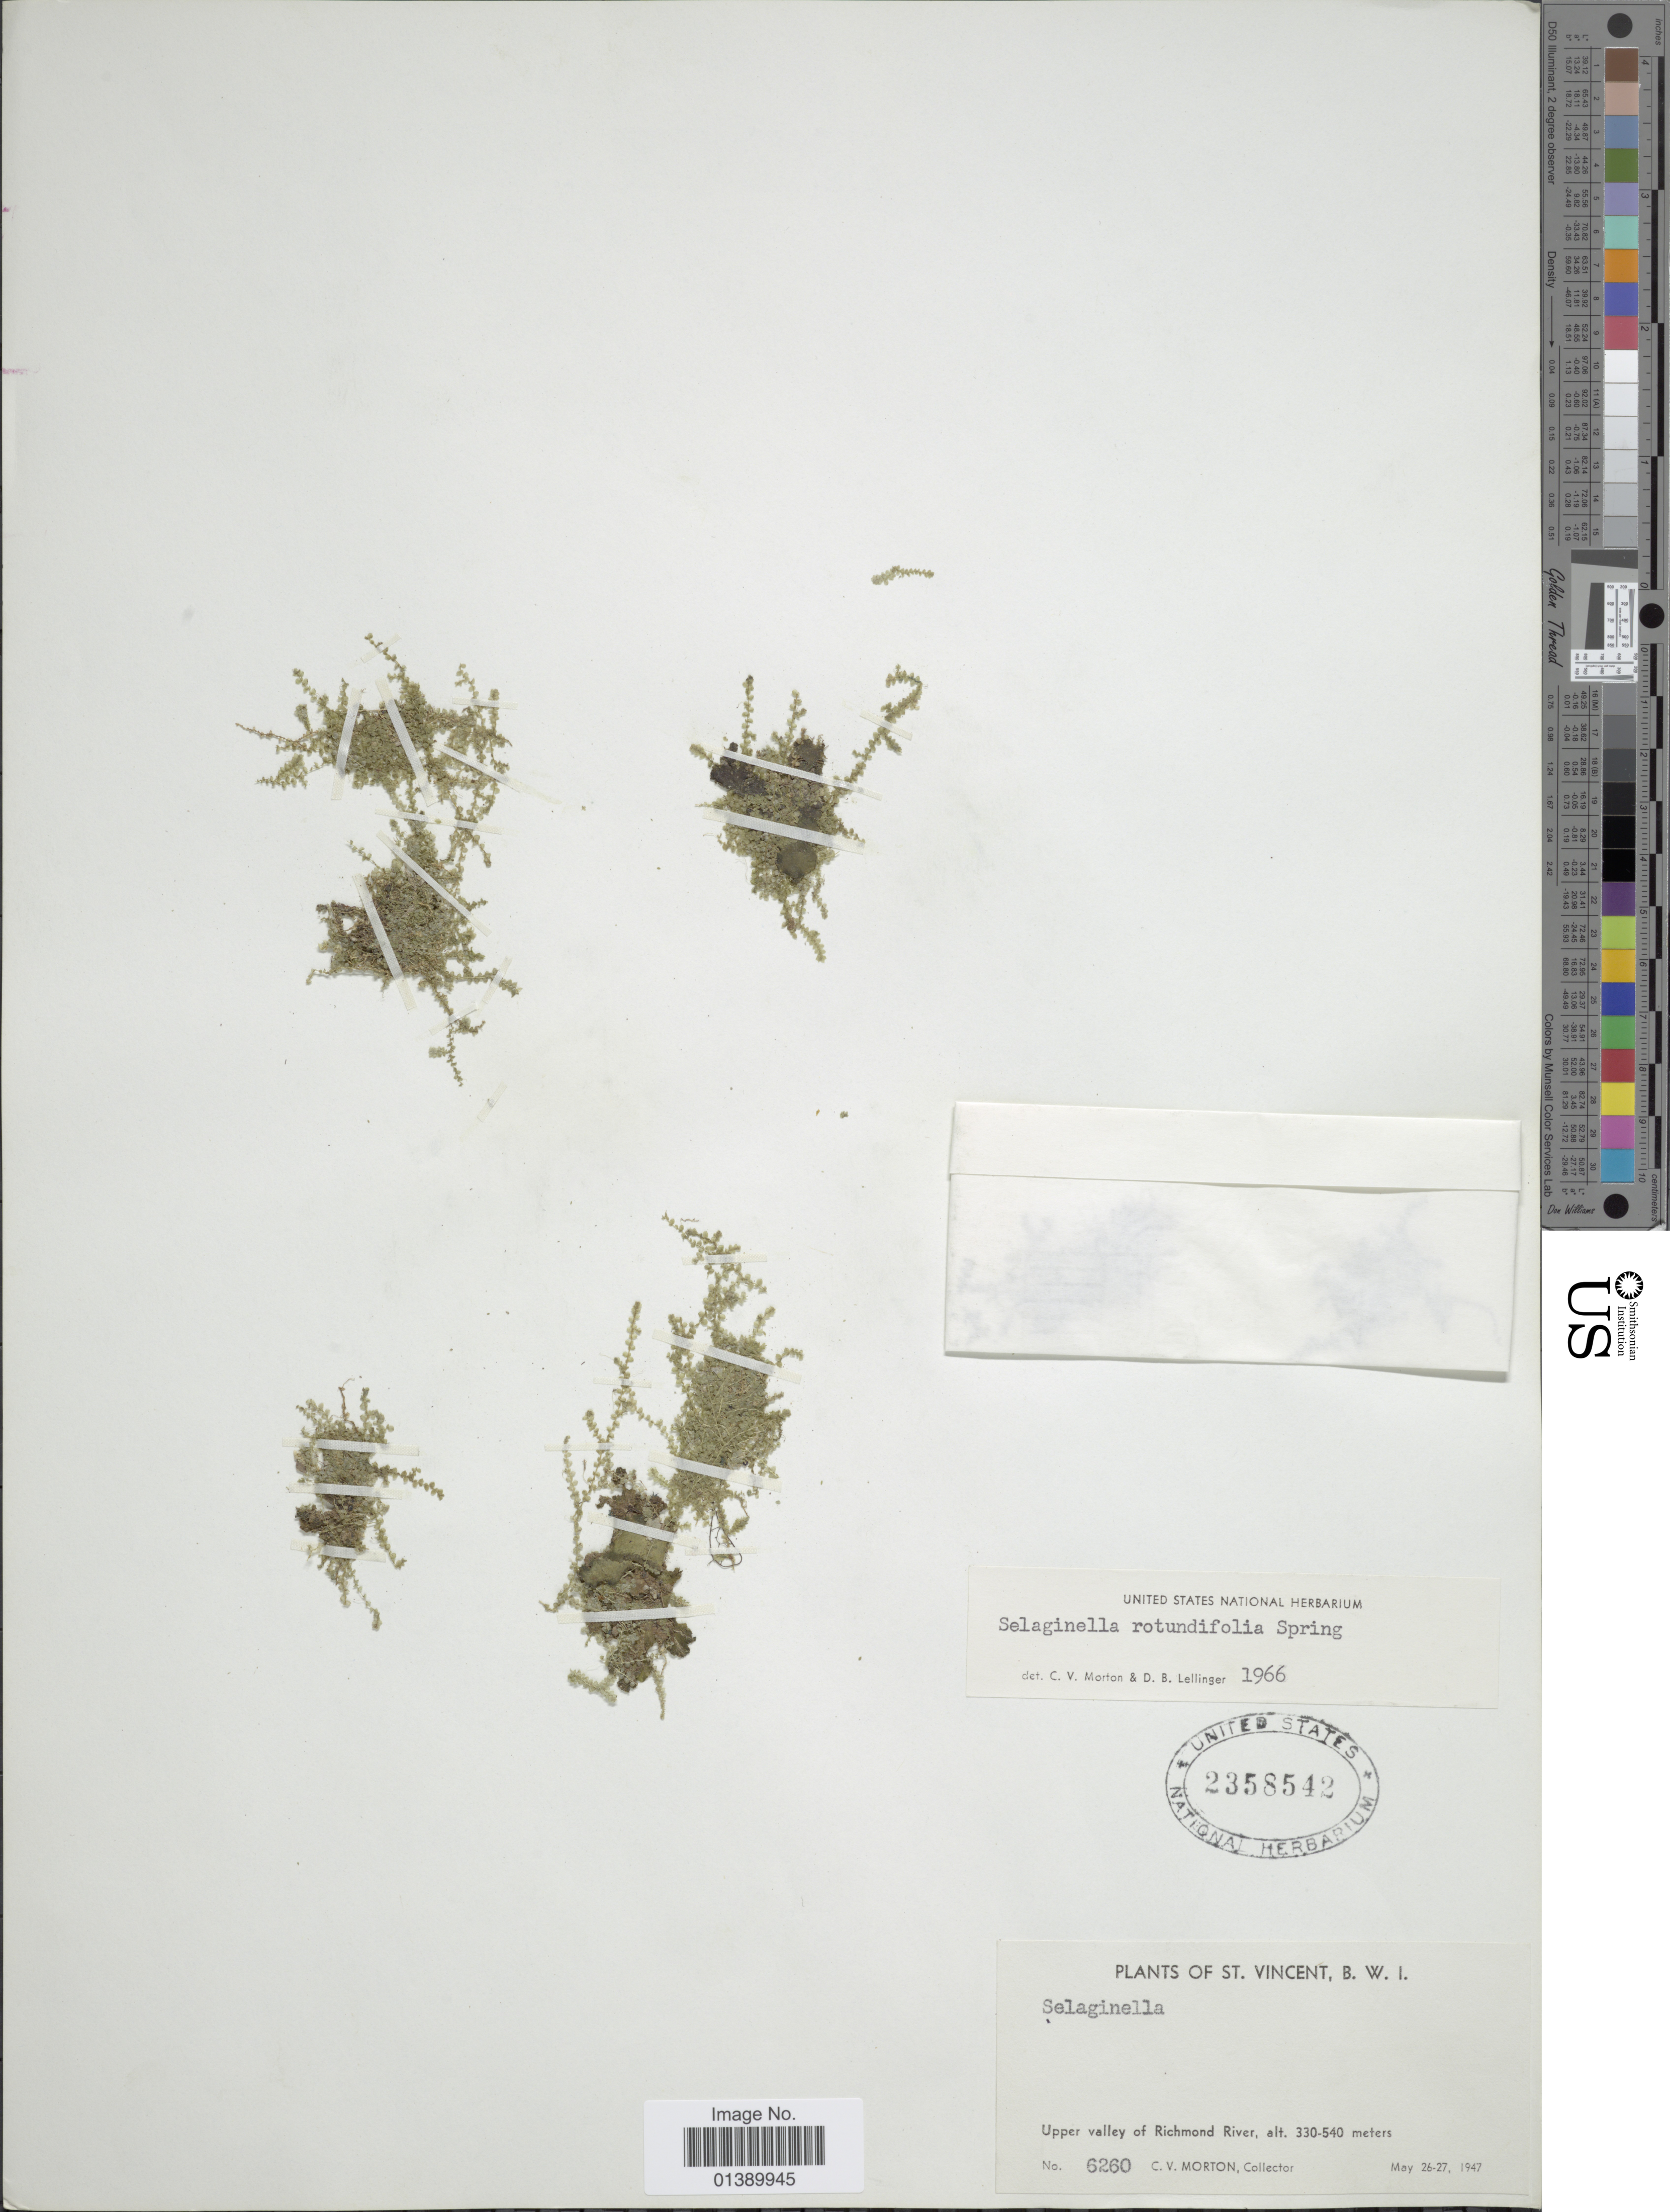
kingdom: Plantae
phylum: Tracheophyta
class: Lycopodiopsida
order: Selaginellales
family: Selaginellaceae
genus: Selaginella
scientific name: Selaginella rotundifolia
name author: Spring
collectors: C. V. Morton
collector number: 6260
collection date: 1947-05-26/1947-05-27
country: St. Vincent - Grenadines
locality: St Vincent, B.W.I, Upper valley of Richmond River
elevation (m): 330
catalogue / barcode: US 2358542